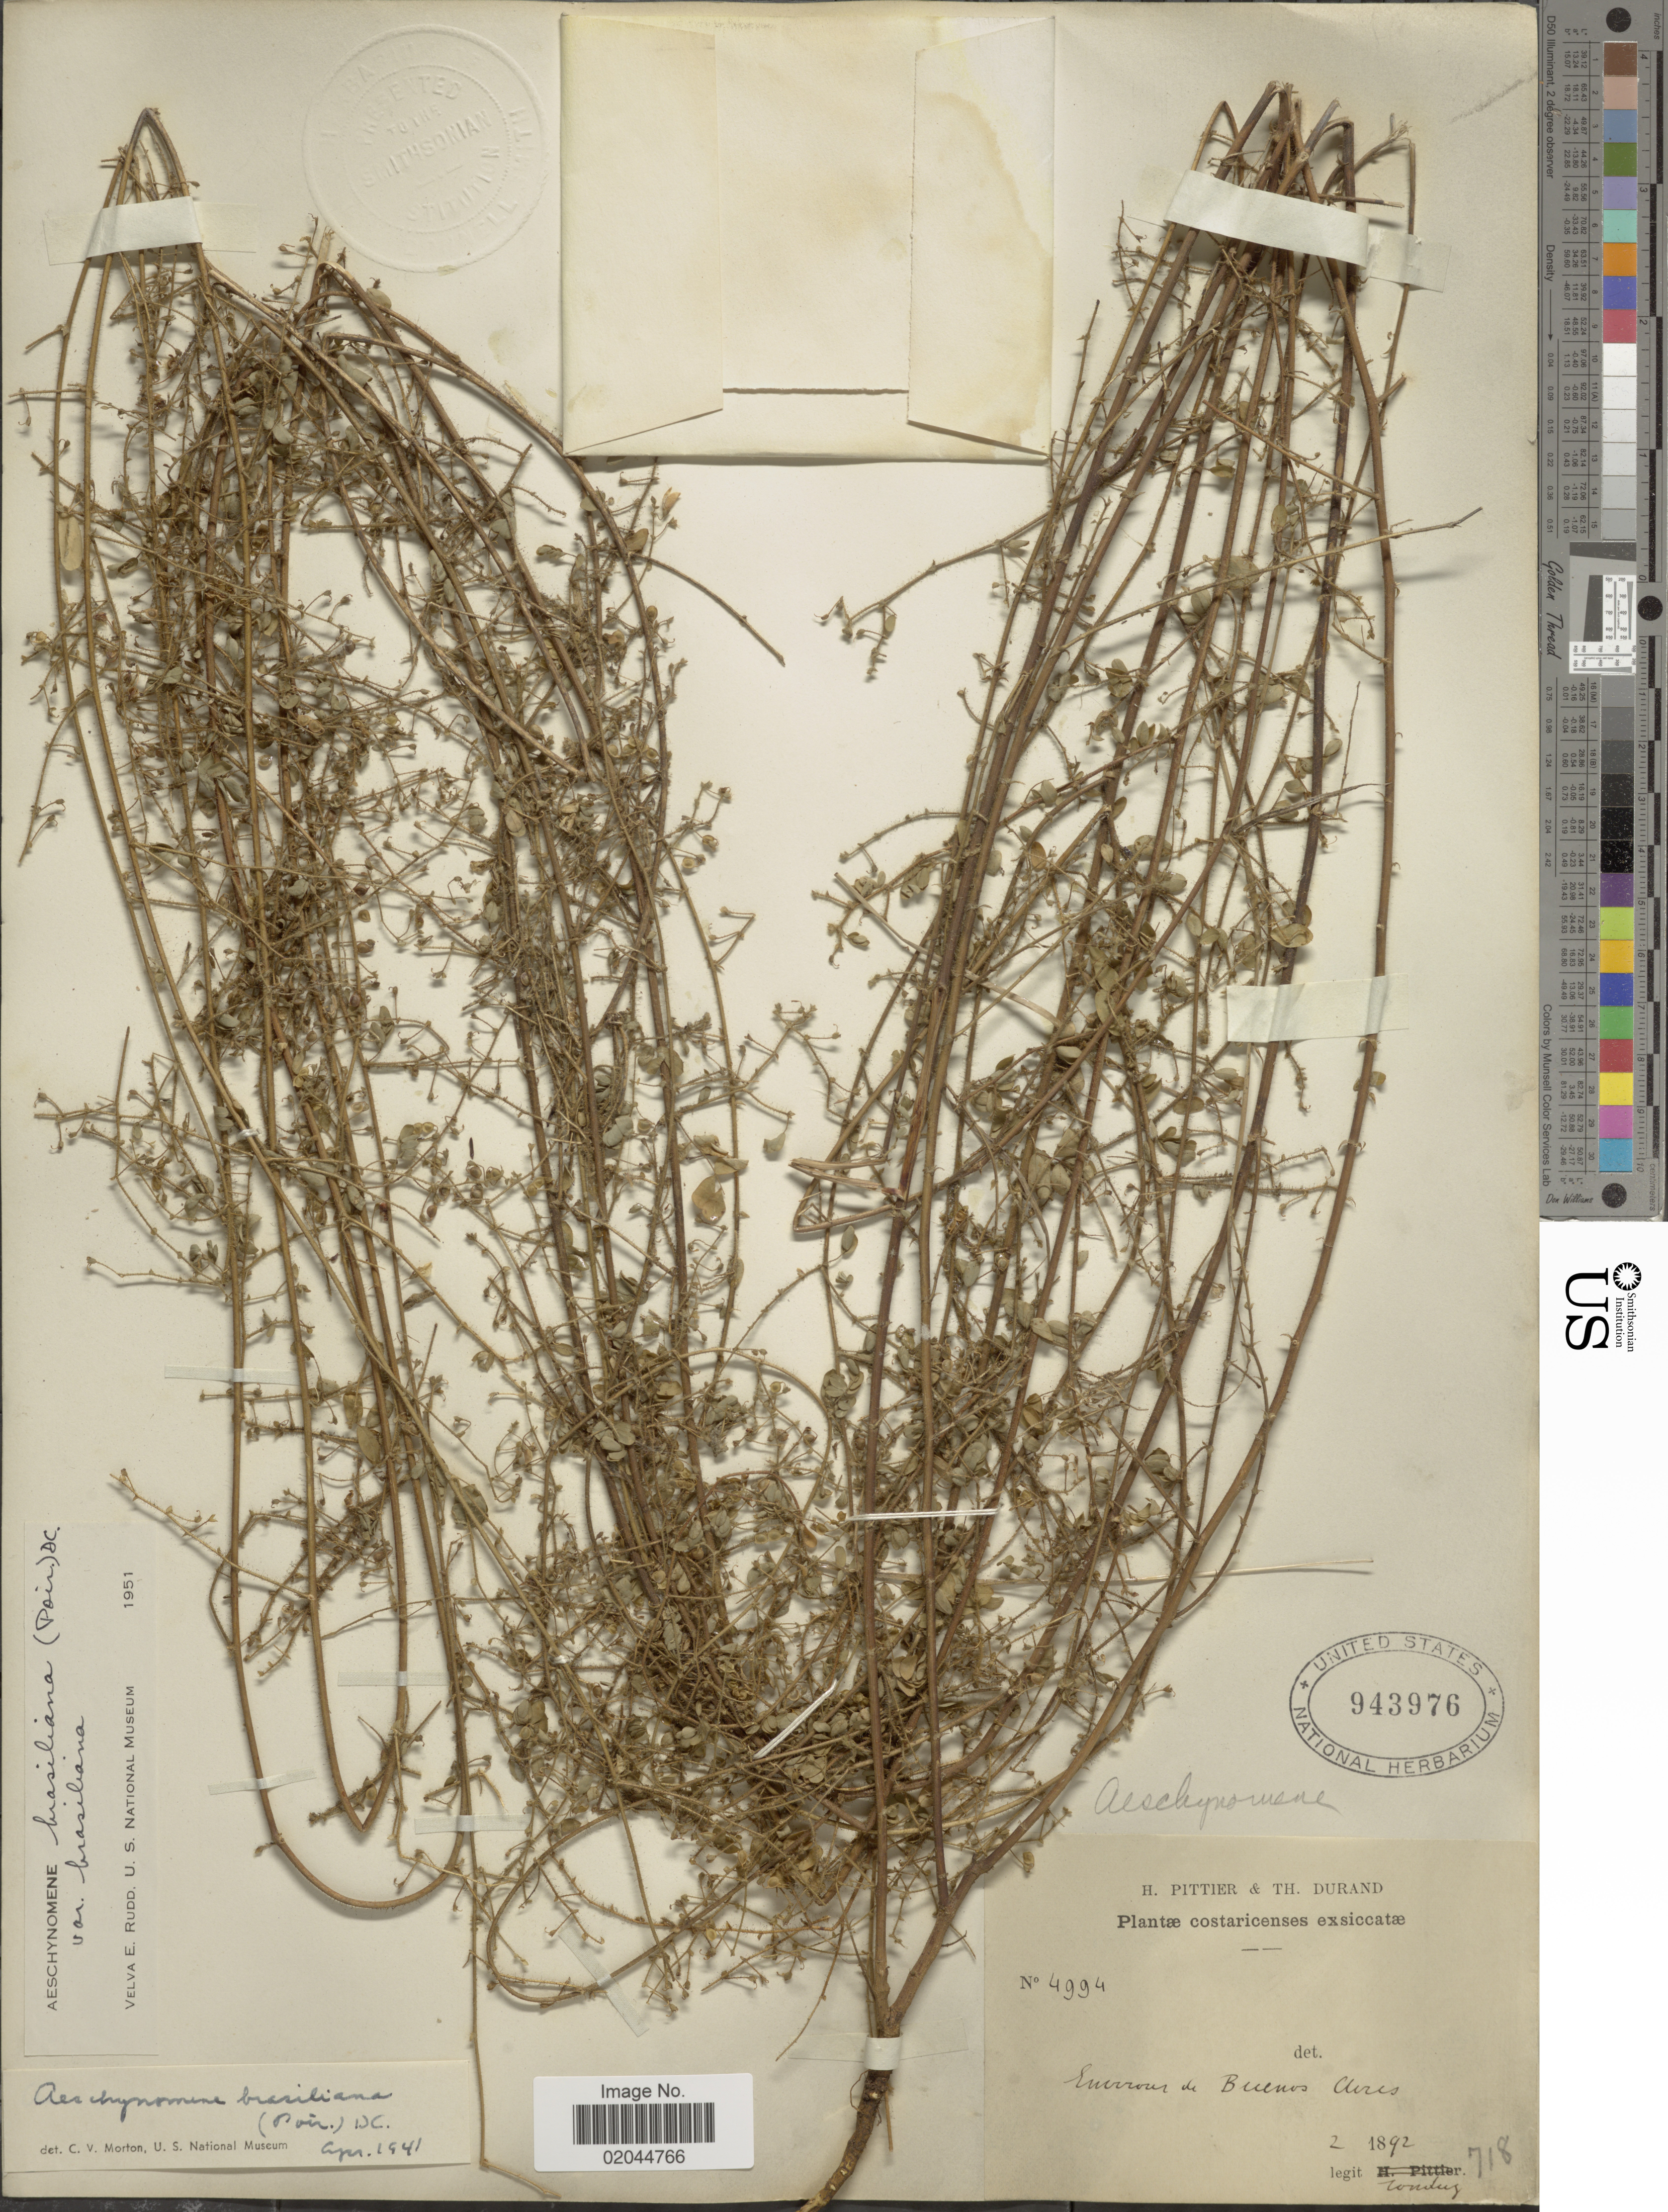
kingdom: Plantae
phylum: Tracheophyta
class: Magnoliopsida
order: Fabales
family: Fabaceae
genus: Aeschynomene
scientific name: Aeschynomene brasiliana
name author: (Poir.) DC.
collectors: A. Tonduz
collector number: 4994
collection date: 1892-02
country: Costa Rica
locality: Costaricenses exsiccatae, Envirrons de Buenos Aires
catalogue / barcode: US 943976